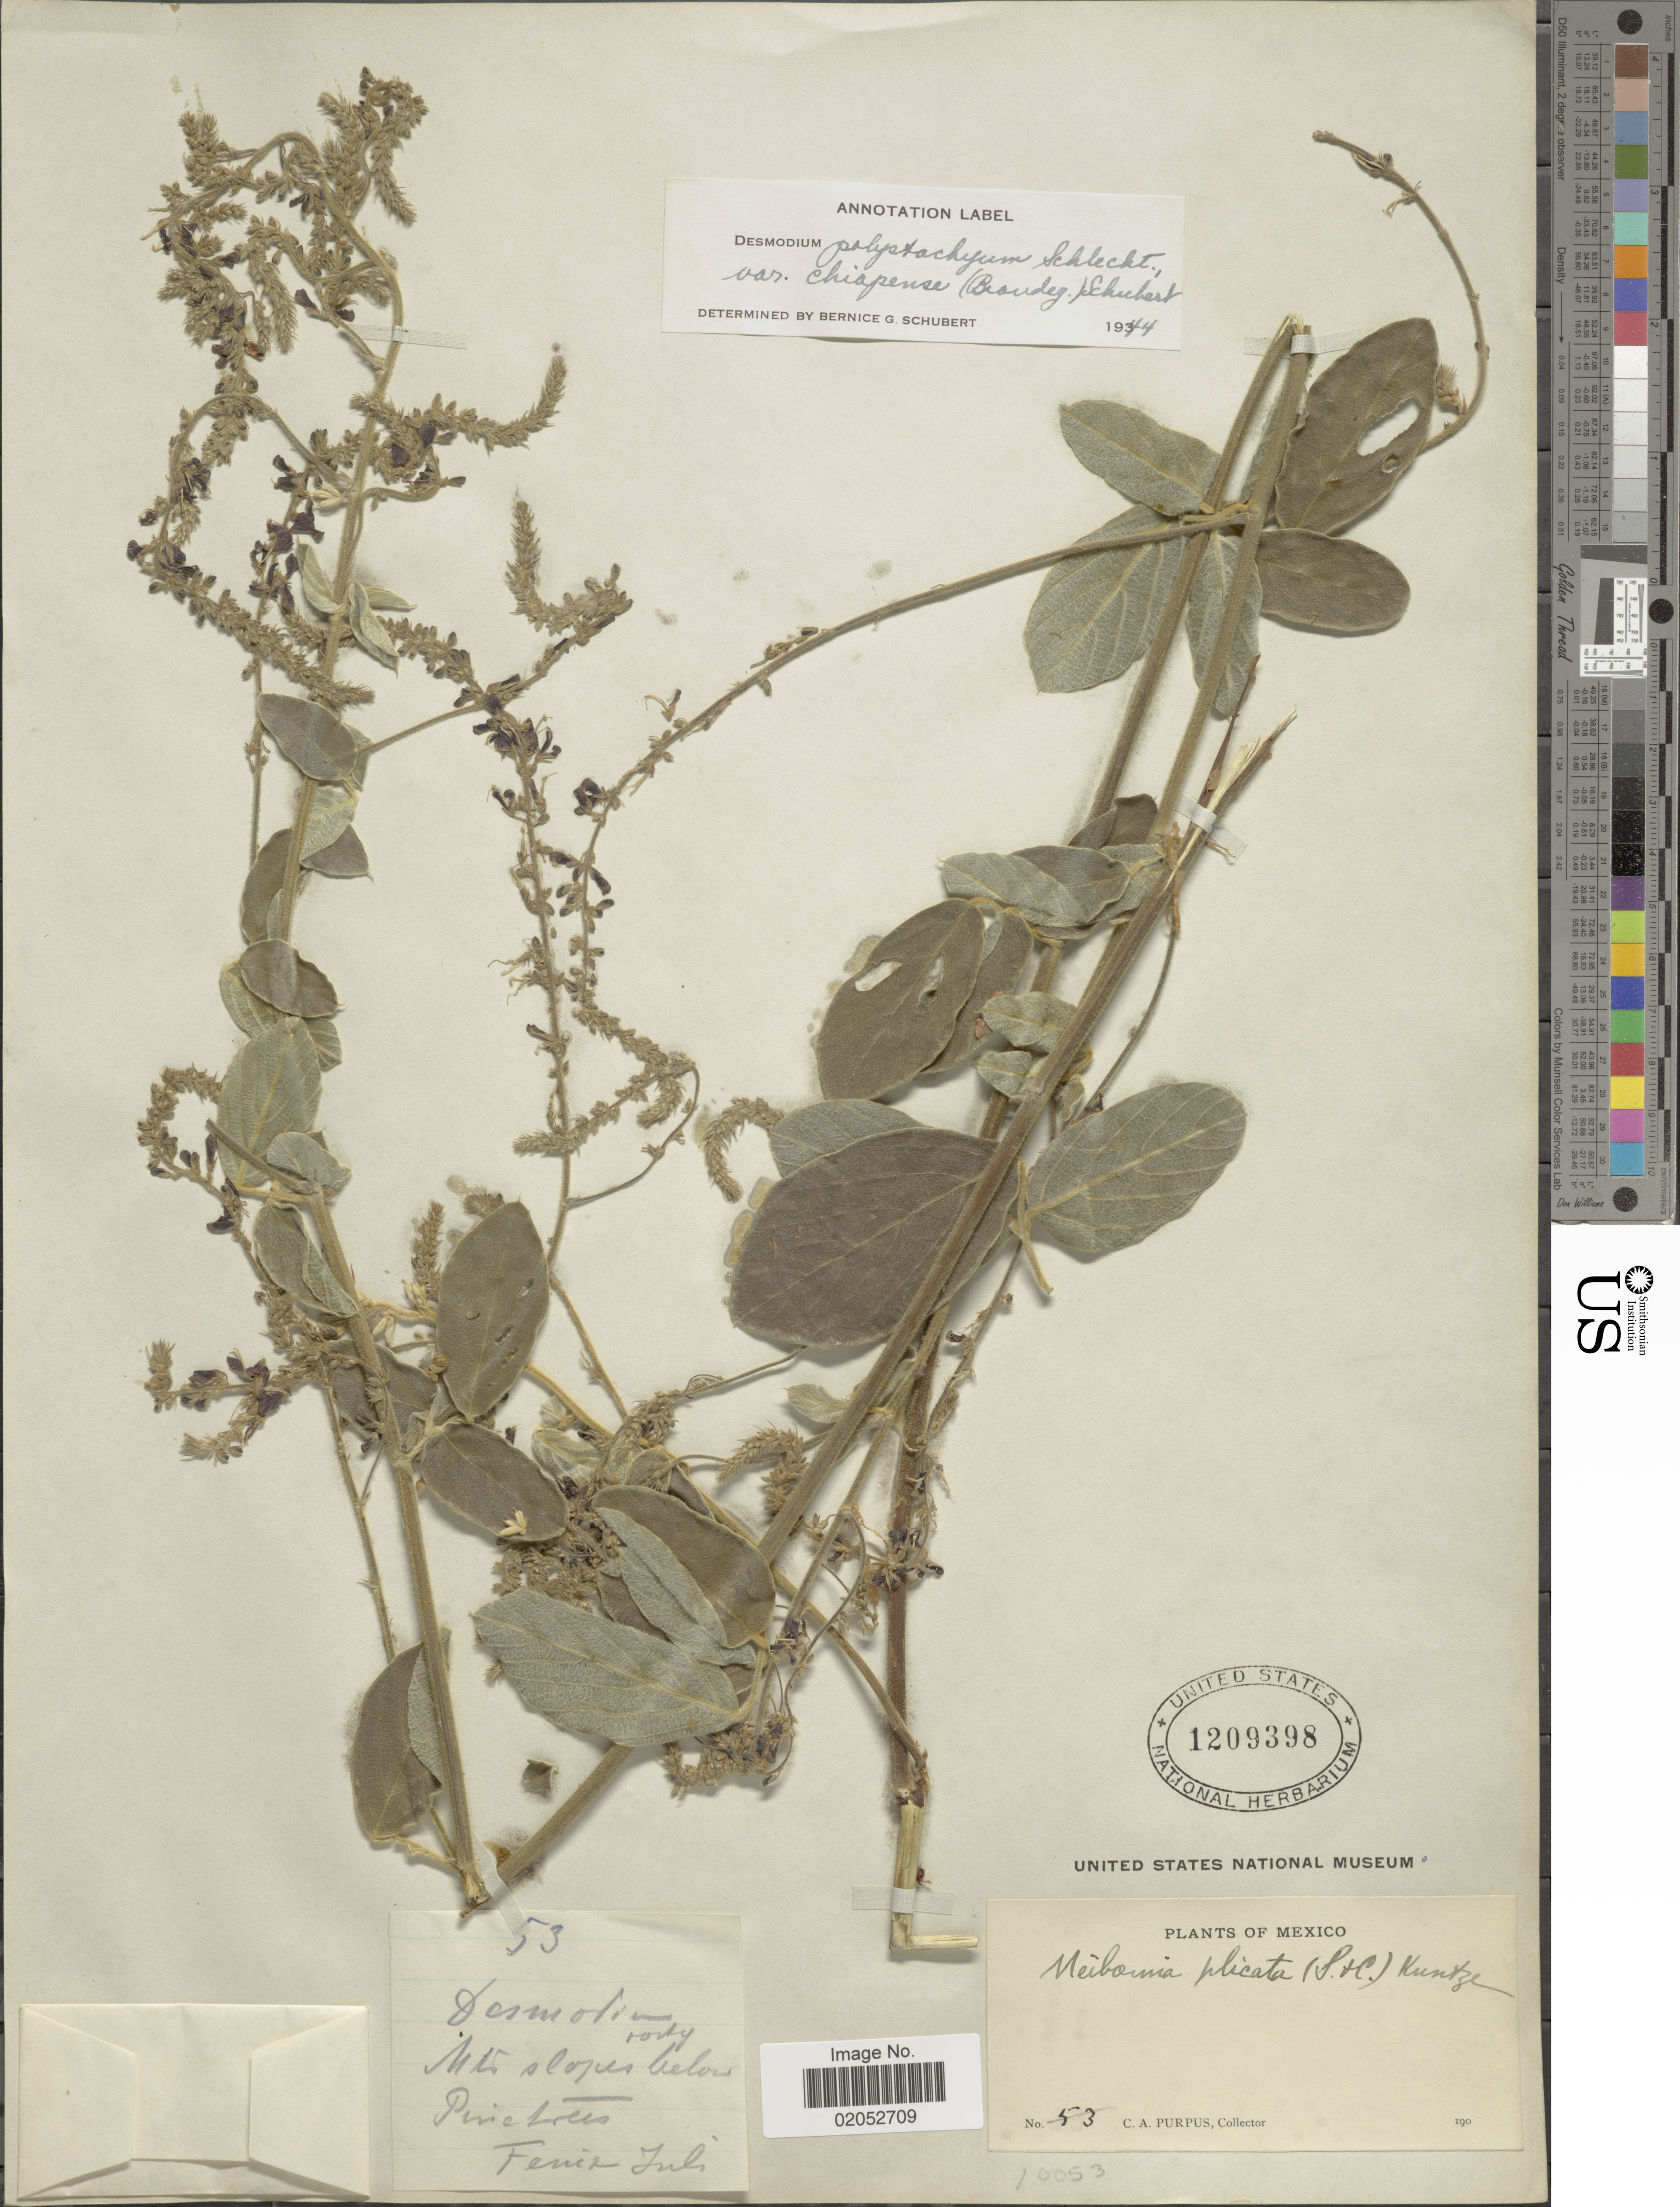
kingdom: Plantae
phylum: Tracheophyta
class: Magnoliopsida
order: Fabales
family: Fabaceae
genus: Desmodium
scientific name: Desmodium polystachyum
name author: Schltdl.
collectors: C. A. Purpus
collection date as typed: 190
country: Mexico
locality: Fenia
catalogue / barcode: US 1209398